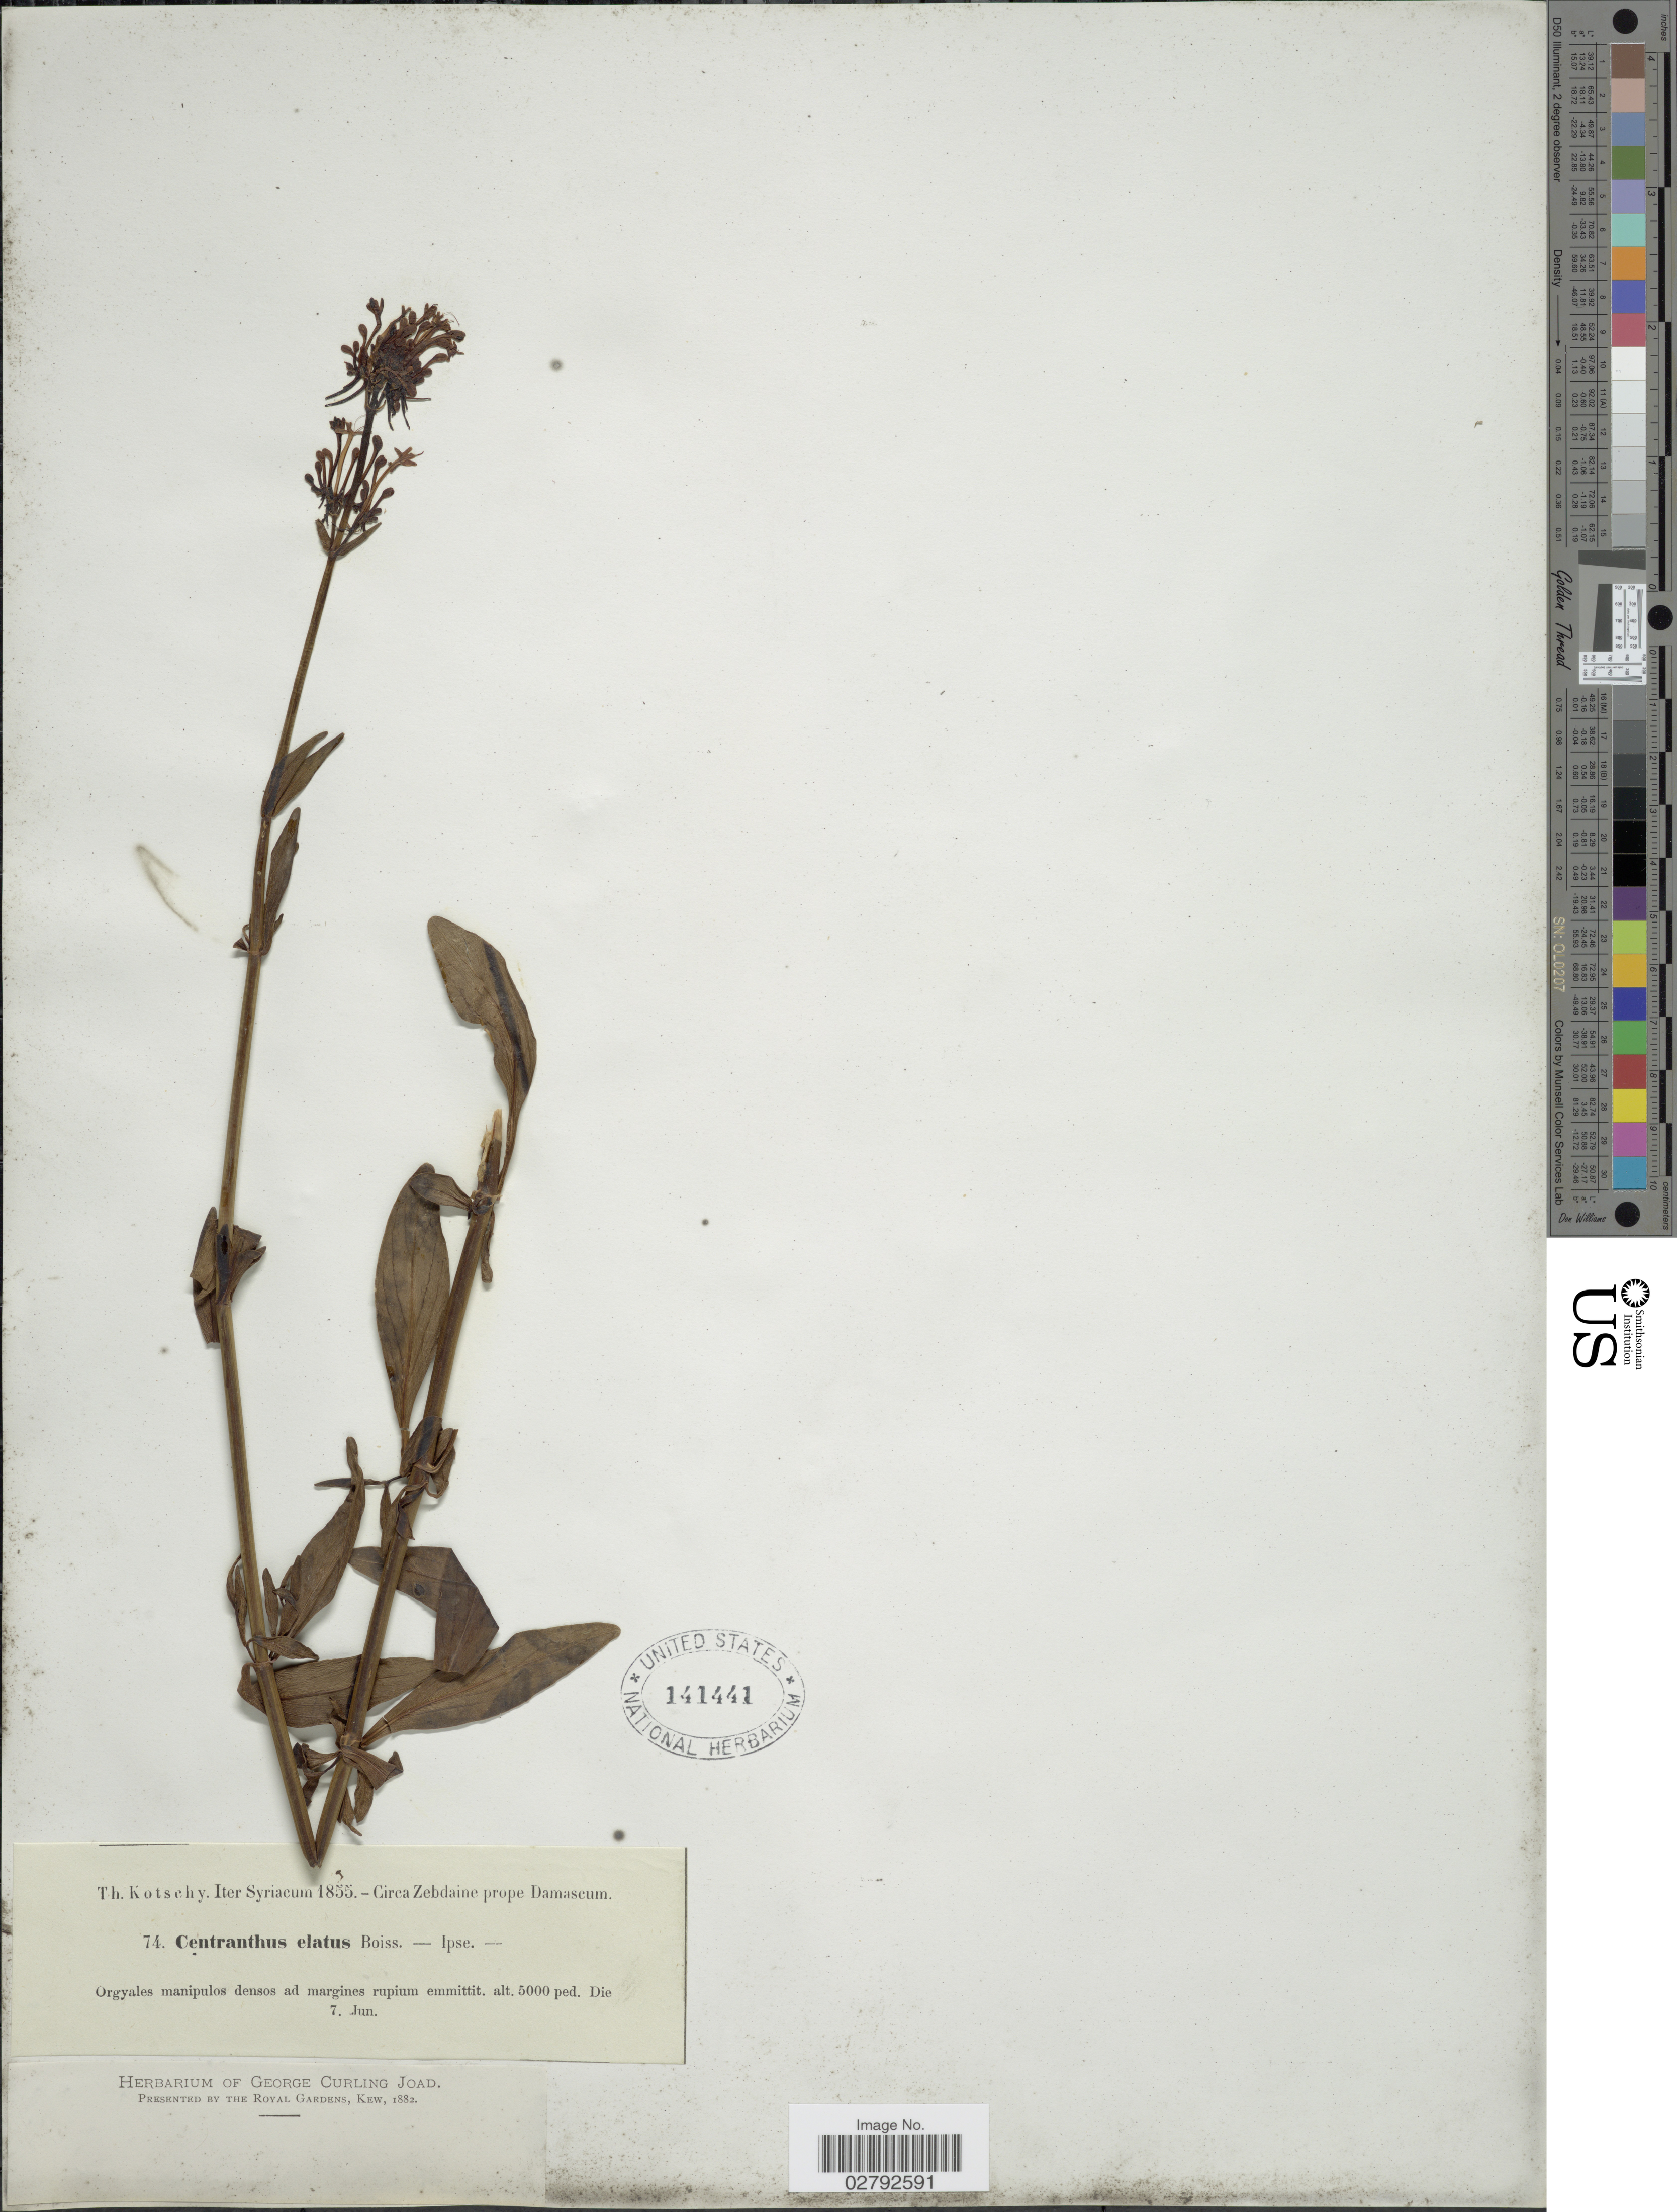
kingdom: Plantae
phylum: Tracheophyta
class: Magnoliopsida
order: Dipsacales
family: Caprifoliaceae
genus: Centranthus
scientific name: Centranthus elatus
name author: Boiss. & Heldr.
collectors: K. G. Kotschy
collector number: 74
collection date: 1855-06-07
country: Syria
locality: Iter Syriacum. Circa Zebdaine prope Damasceum. Orgyales manipulos densos ad margines rupium emmittit.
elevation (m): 1524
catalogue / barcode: US 141441